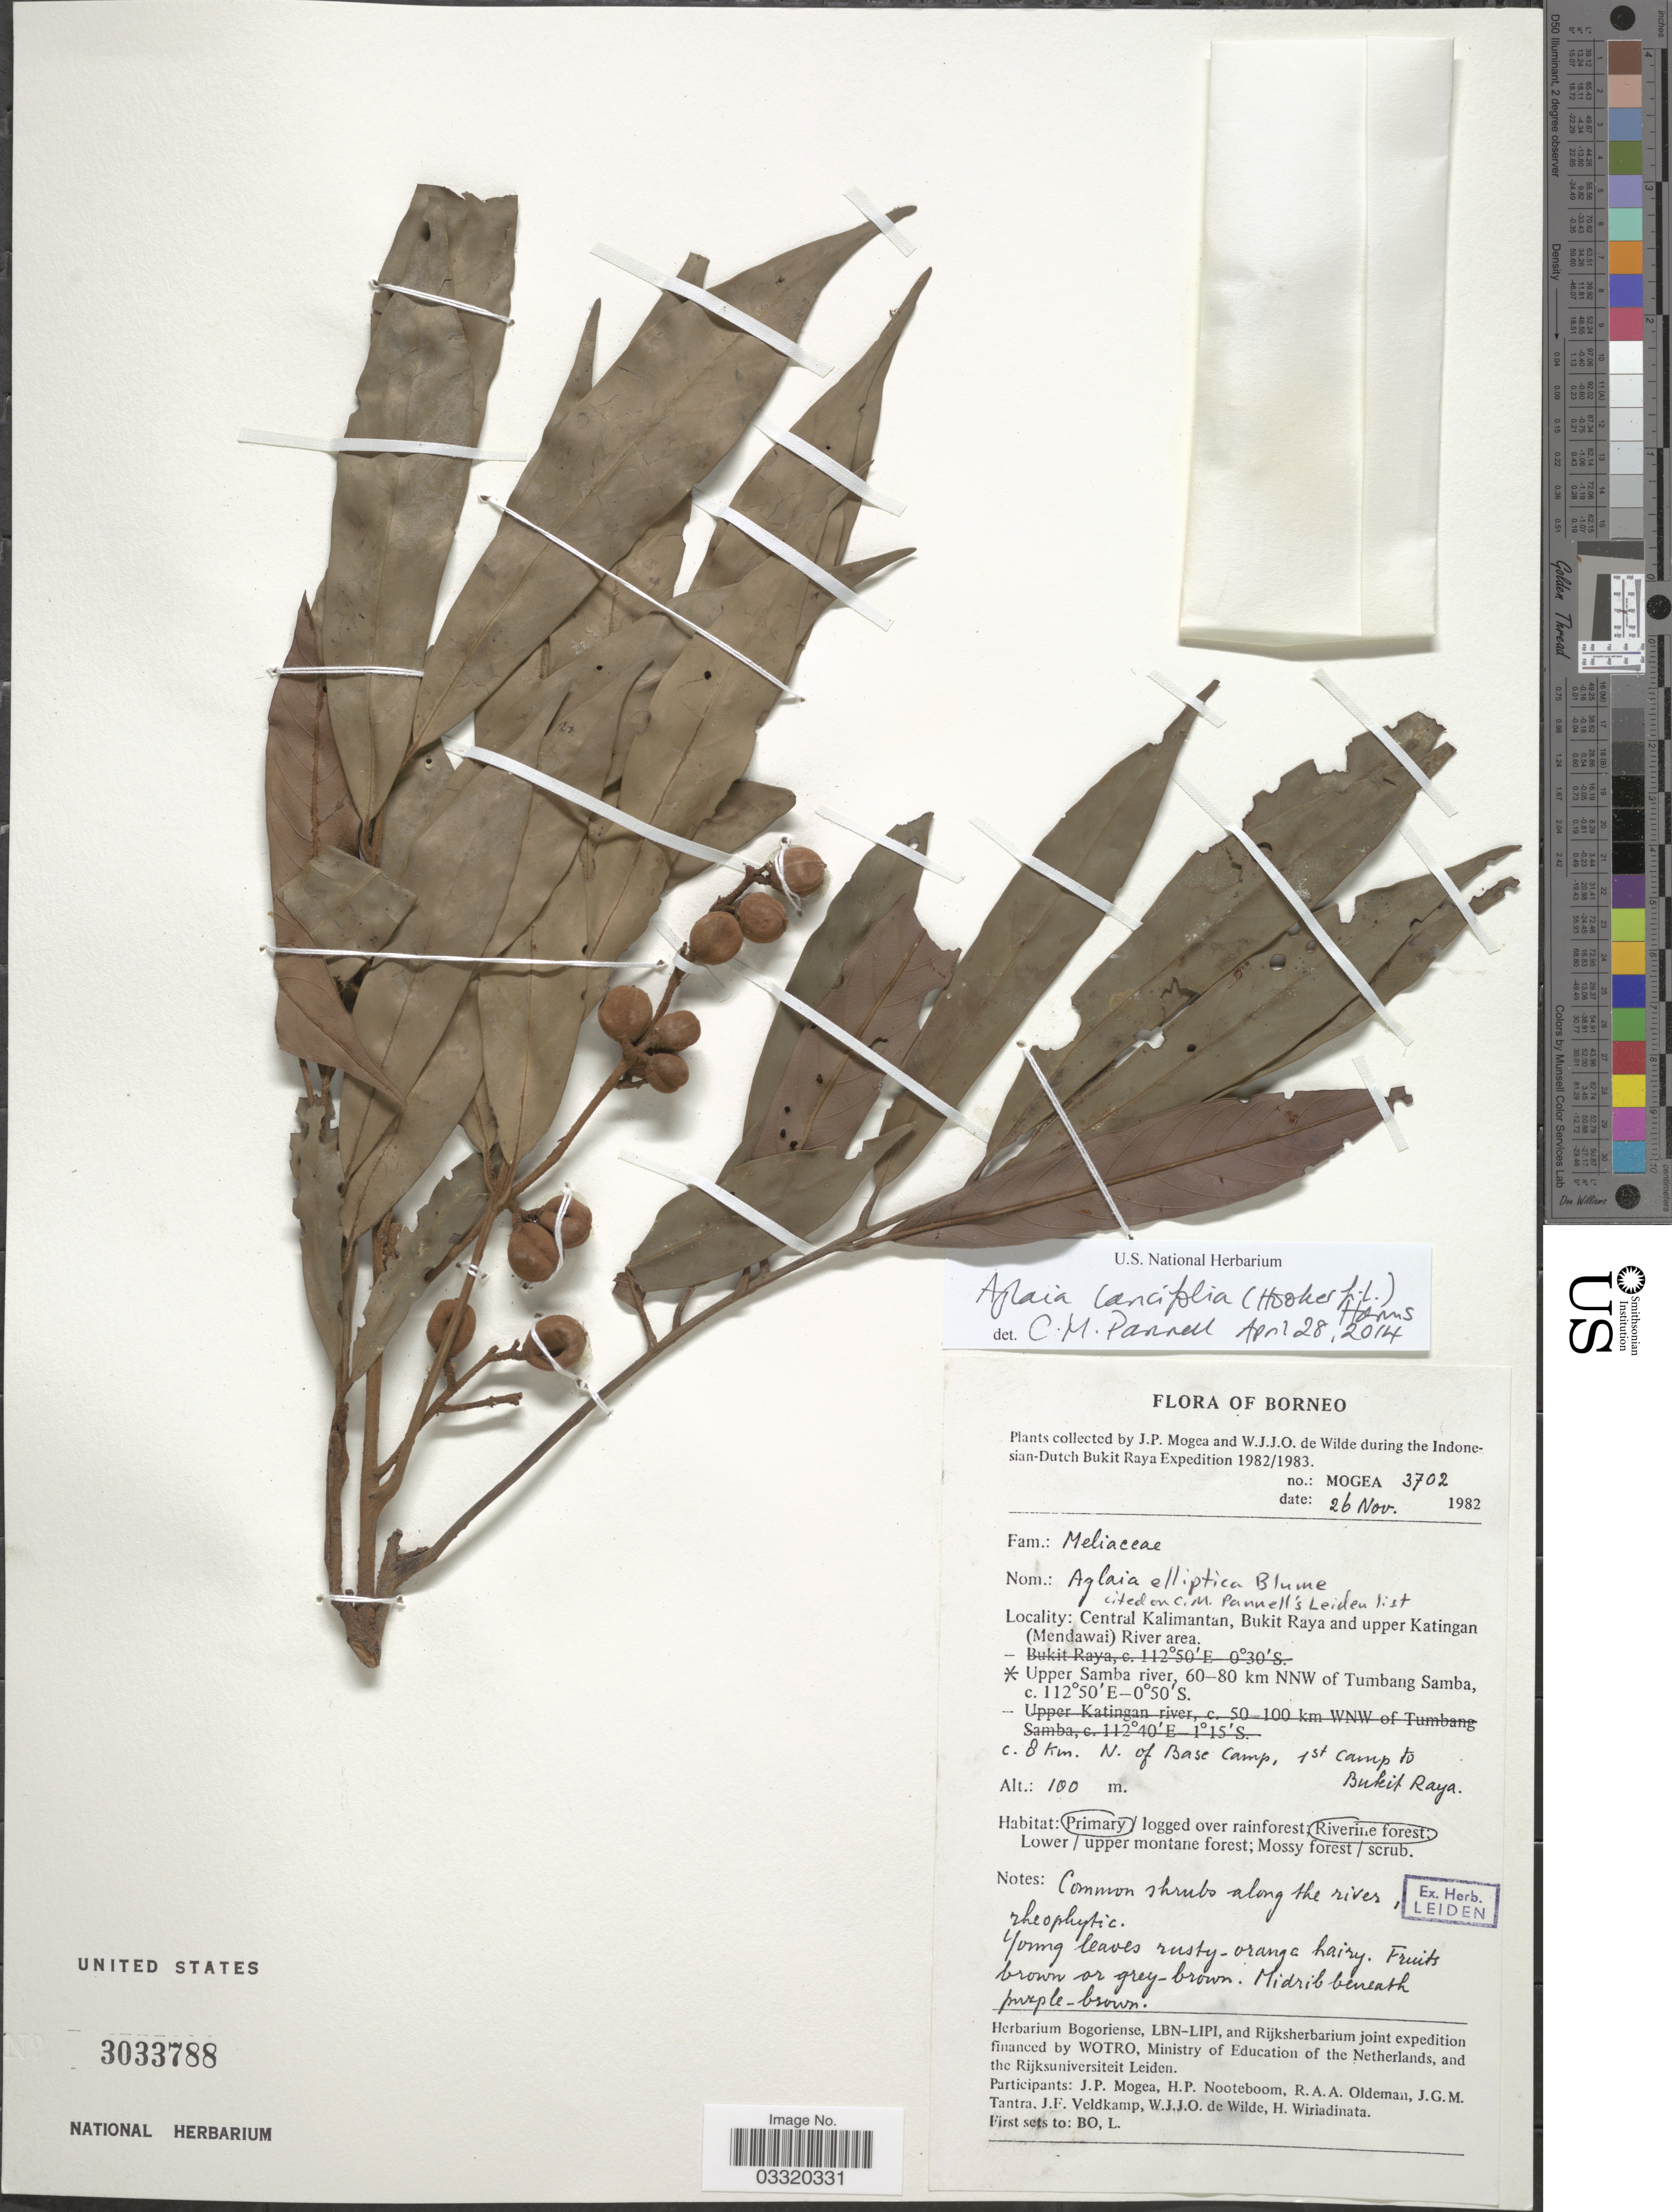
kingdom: Plantae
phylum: Tracheophyta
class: Magnoliopsida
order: Sapindales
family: Meliaceae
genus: Aglaia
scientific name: Aglaia lancifolia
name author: Harms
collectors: J. Mogea & W. J. de Wilde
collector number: Mogea 3702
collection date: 1982-11-26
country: Indonesia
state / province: Kalimantan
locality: Borneo. Central Kalimantan, Bukit Raya and upper Katingan (Mendawai) River area. Upper Samba river, 60-80 km NNW of Tumbang Samba. C. 8 km. N. of Base Camp, 1st Camp to Bukit Raya.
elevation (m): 100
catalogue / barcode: US 3033788